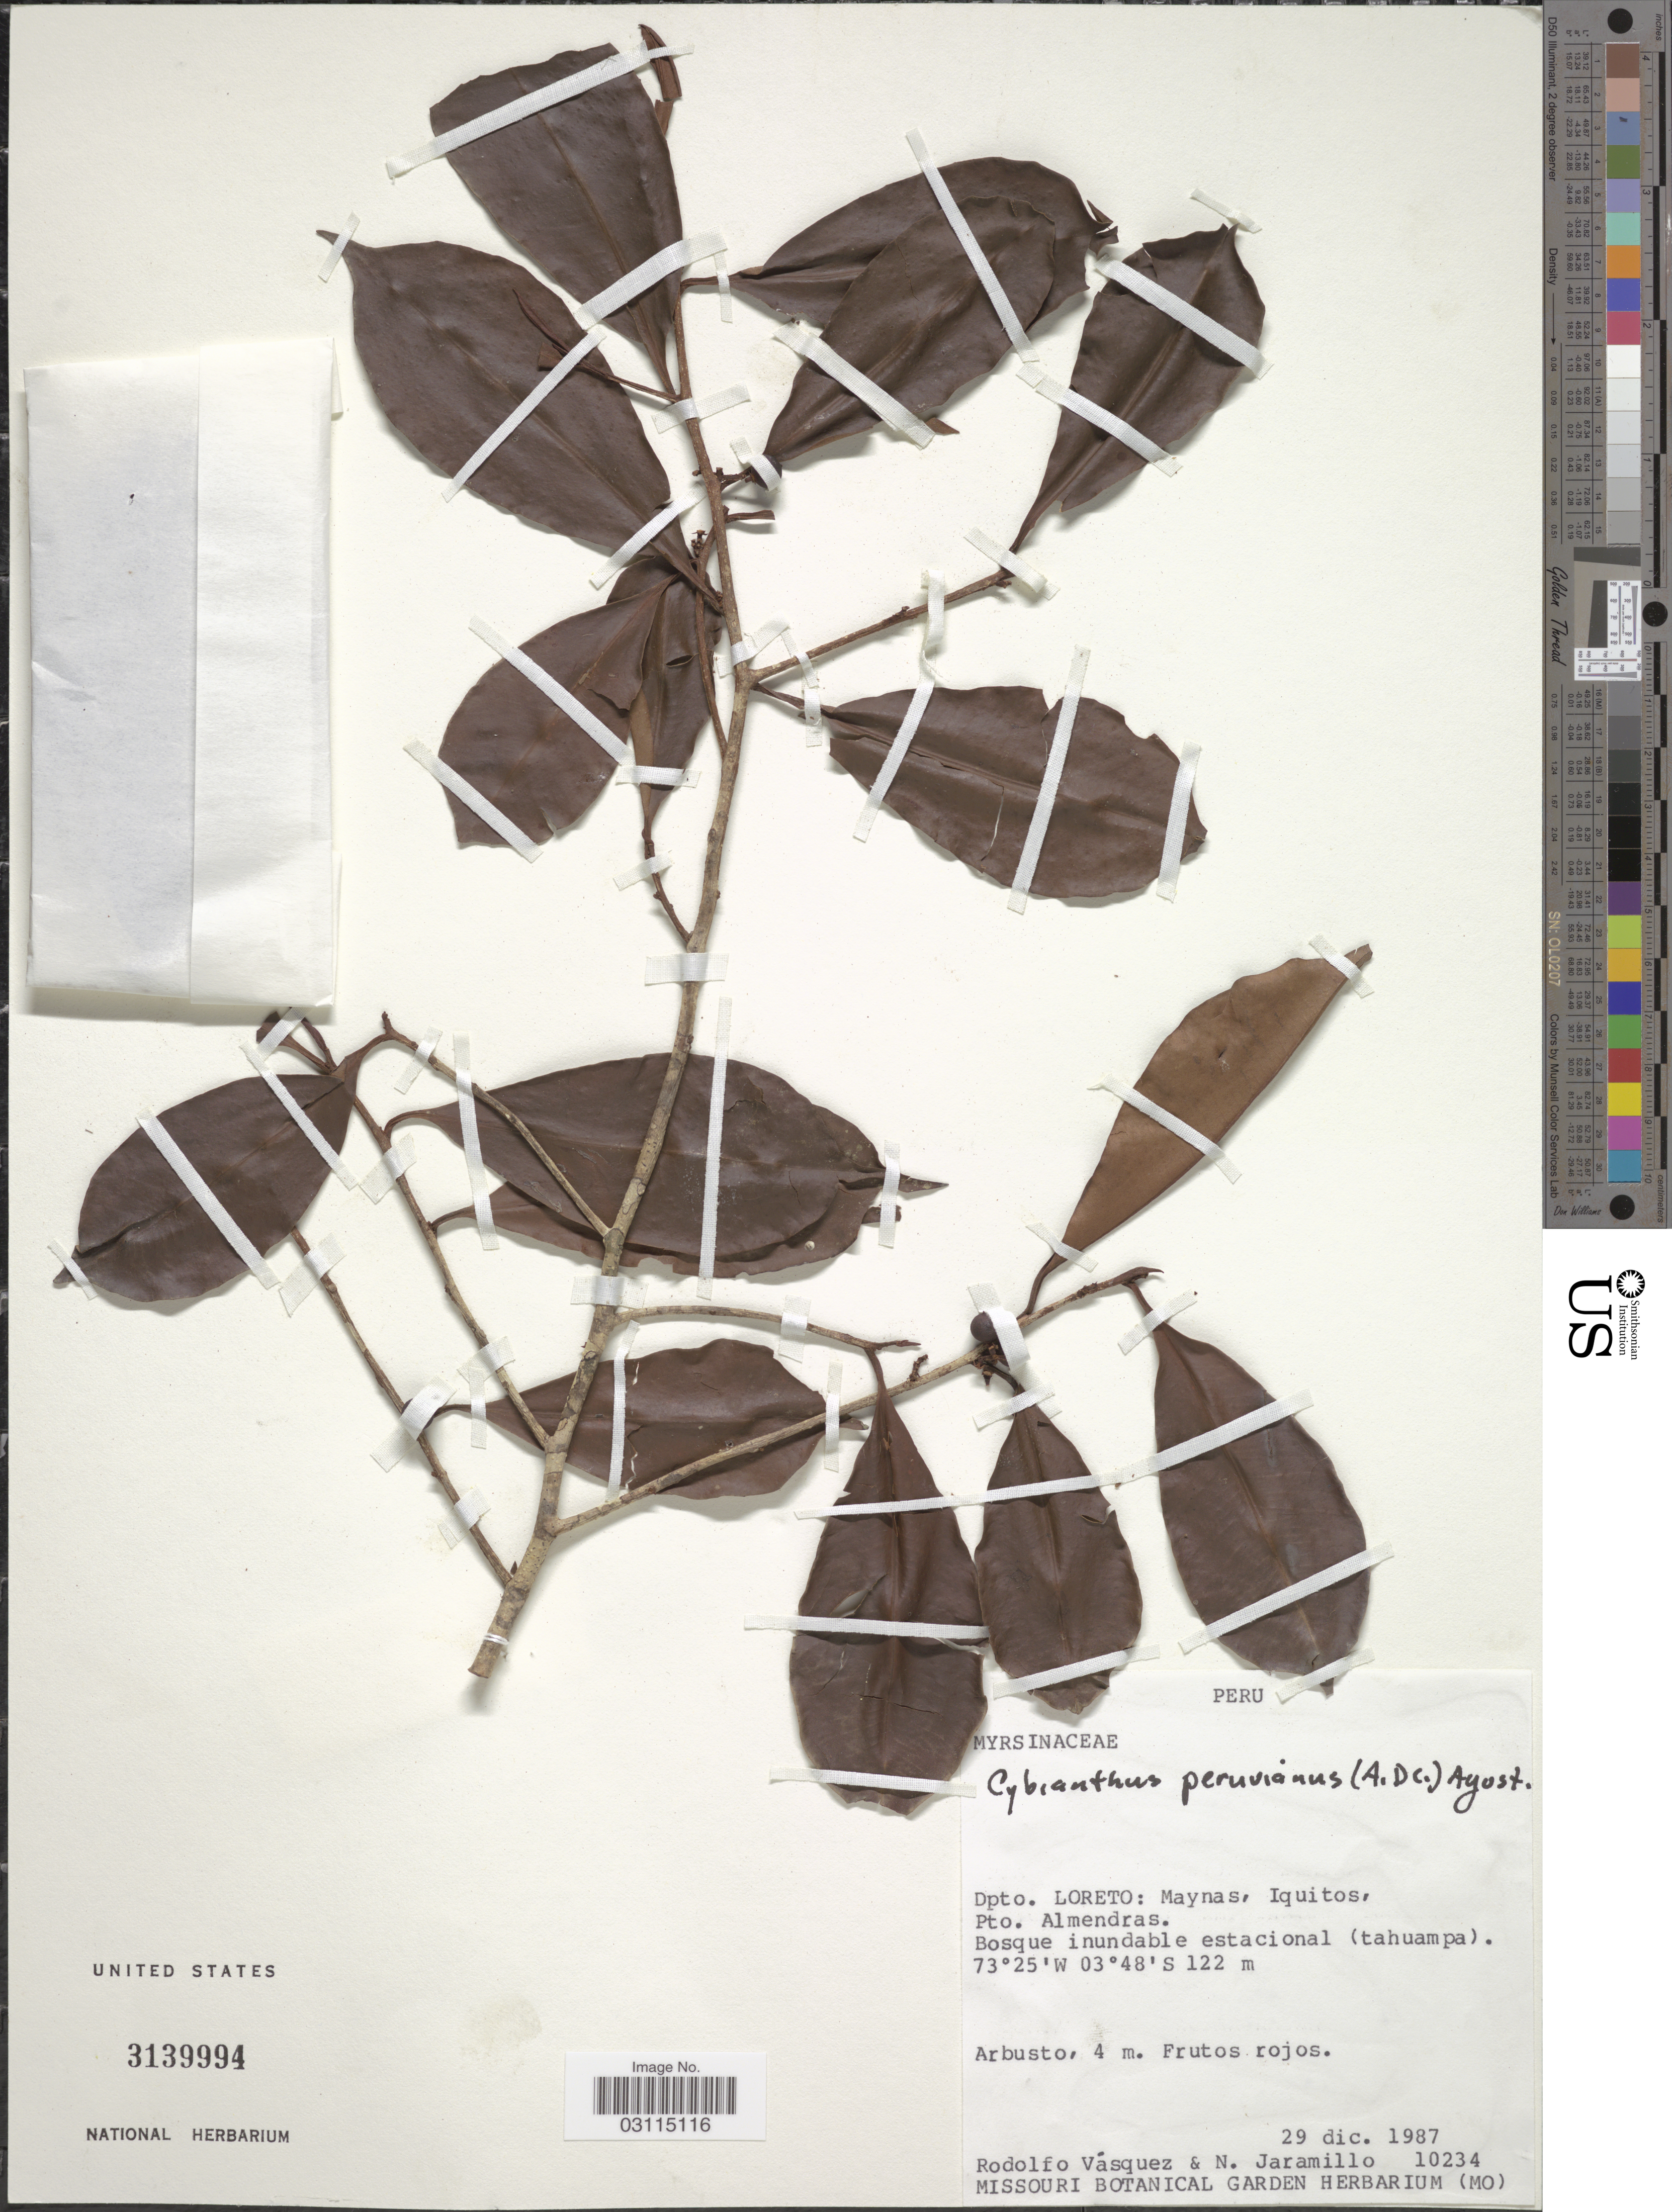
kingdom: Plantae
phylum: Tracheophyta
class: Magnoliopsida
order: Ericales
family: Primulaceae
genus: Cybianthus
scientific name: Cybianthus peruvianus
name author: (A. DC.) Miq.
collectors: R. Vásquez & N. Jaramillo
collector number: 10234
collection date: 1987-12-29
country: Peru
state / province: Loreto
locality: Dpto. Loreto: Maynas, Iquitos, Pto. Almendras.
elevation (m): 122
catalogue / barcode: US 3139994